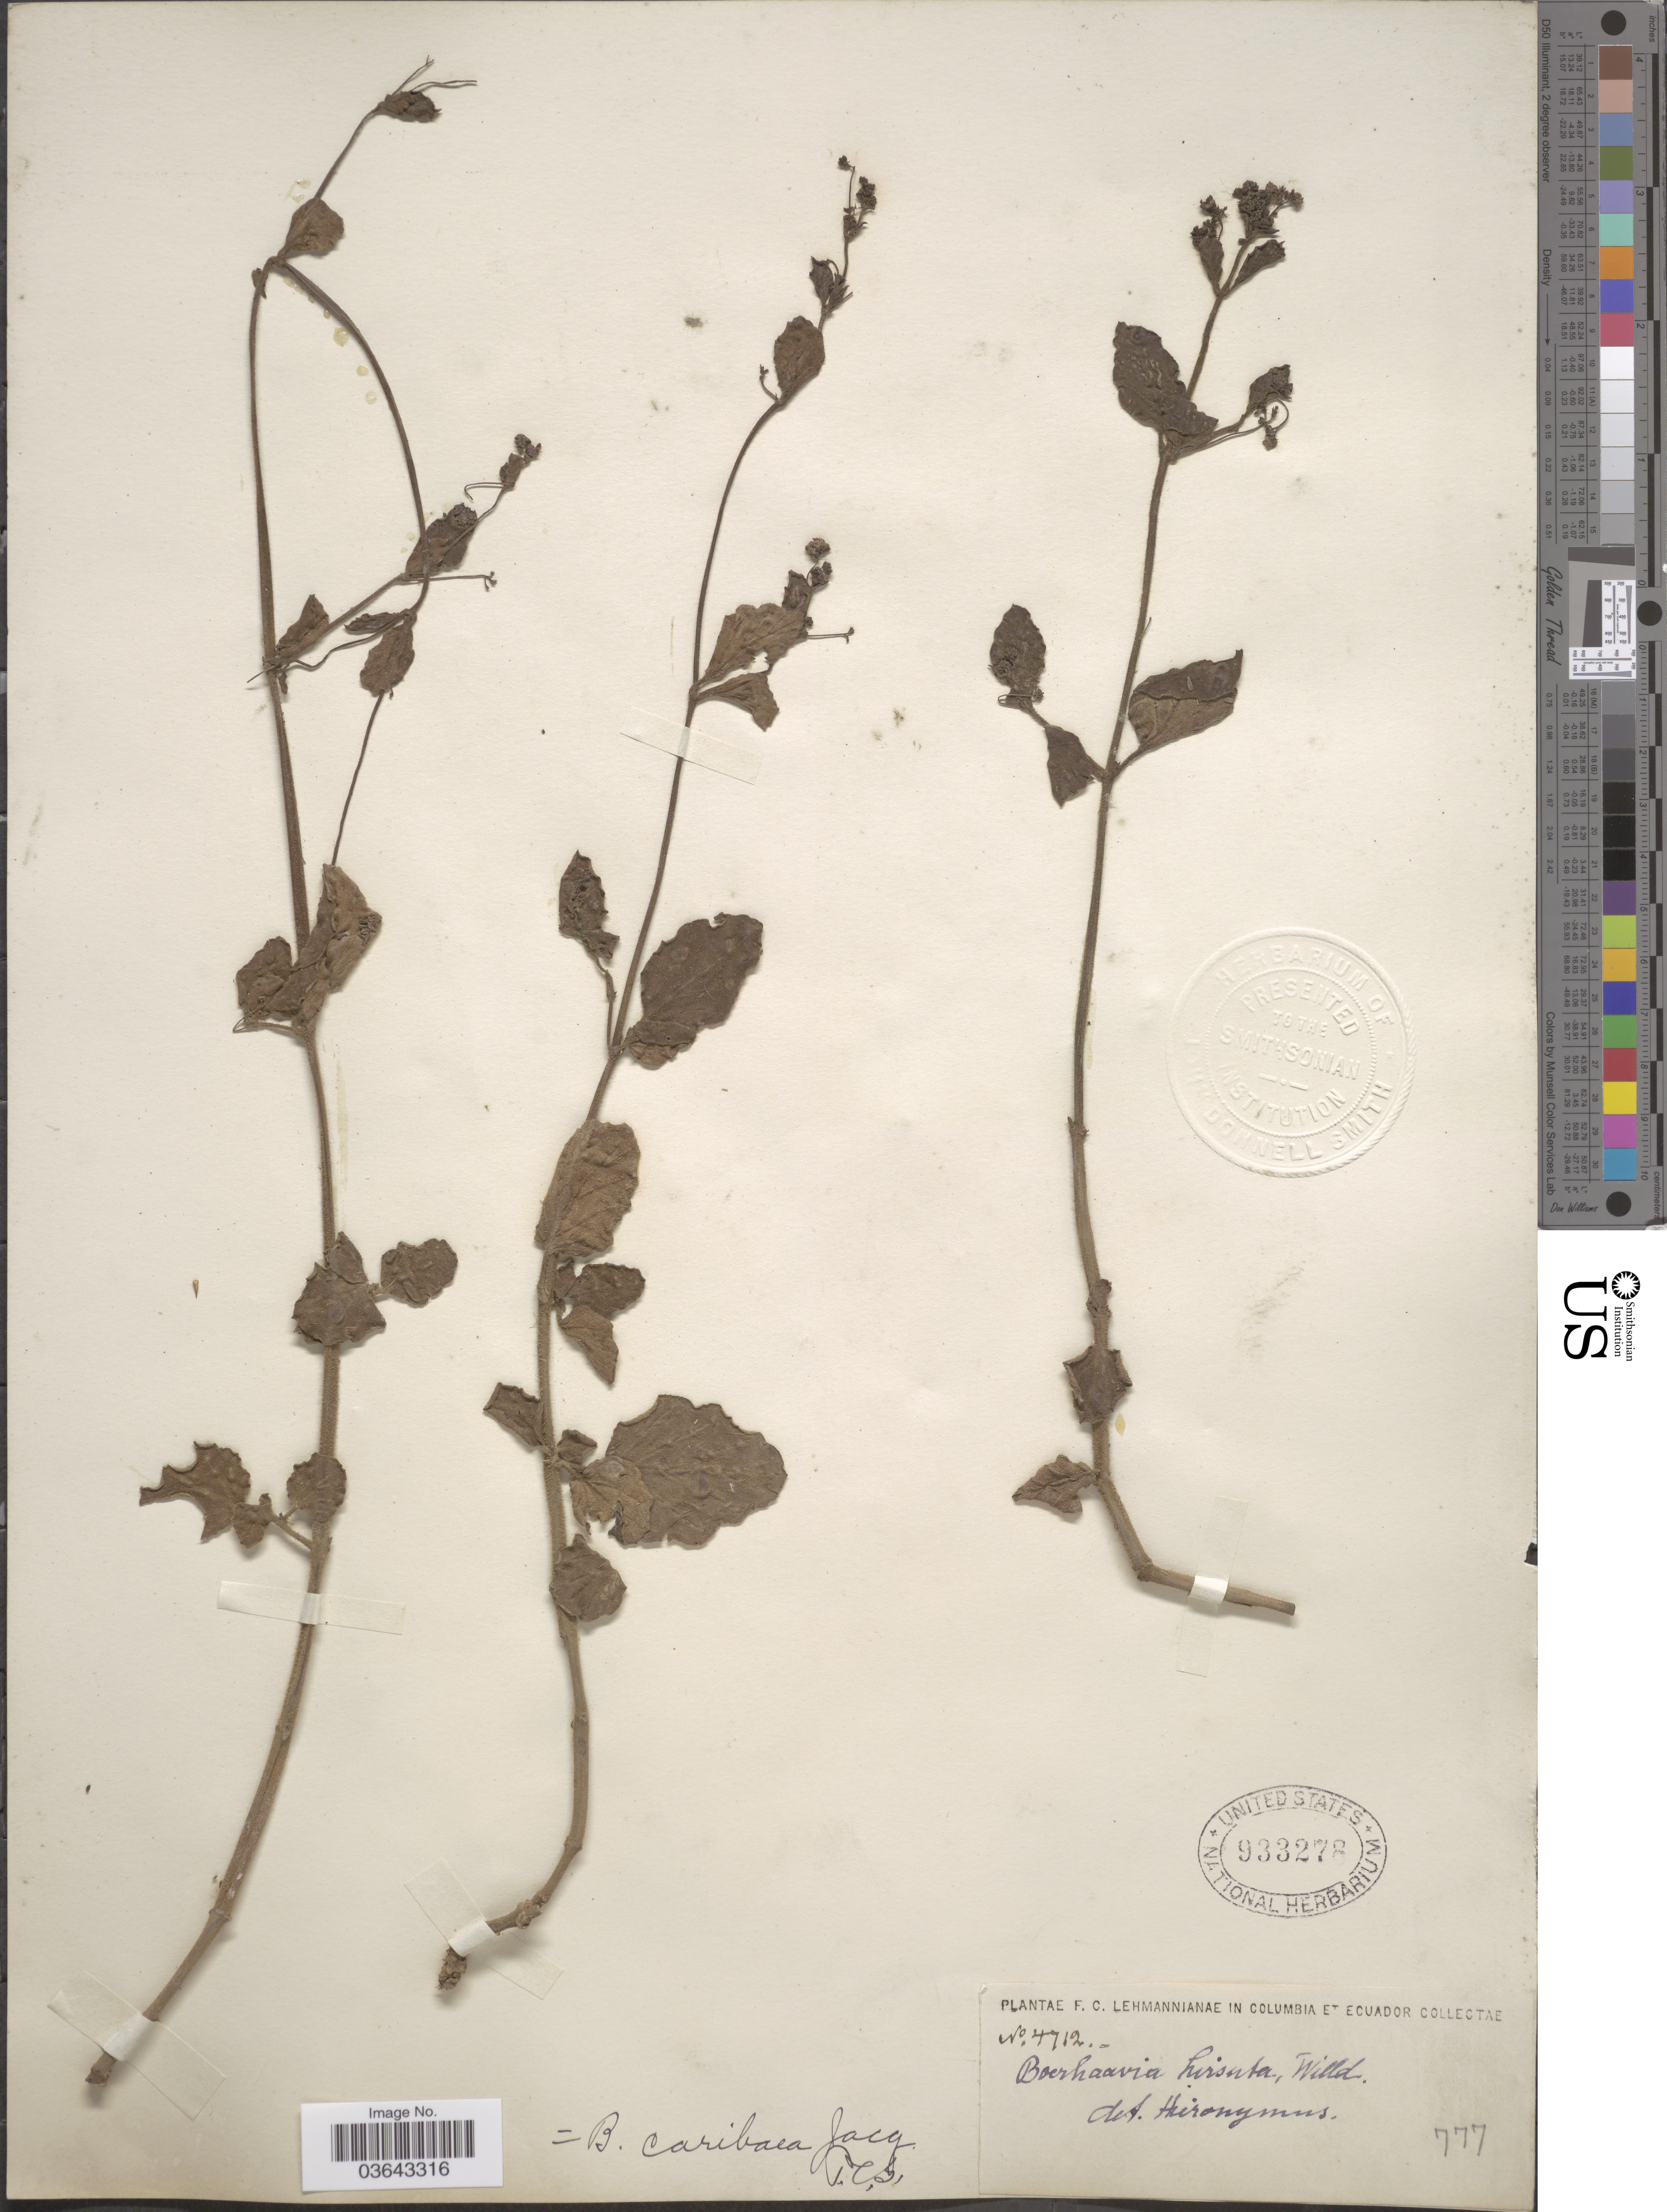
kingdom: Plantae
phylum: Tracheophyta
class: Magnoliopsida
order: Caryophyllales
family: Nyctaginaceae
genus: Boerhavia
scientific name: Boerhavia diffusa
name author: L.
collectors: F. C. Lehmann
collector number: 4712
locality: Columbia et Ecuador.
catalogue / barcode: US 933278